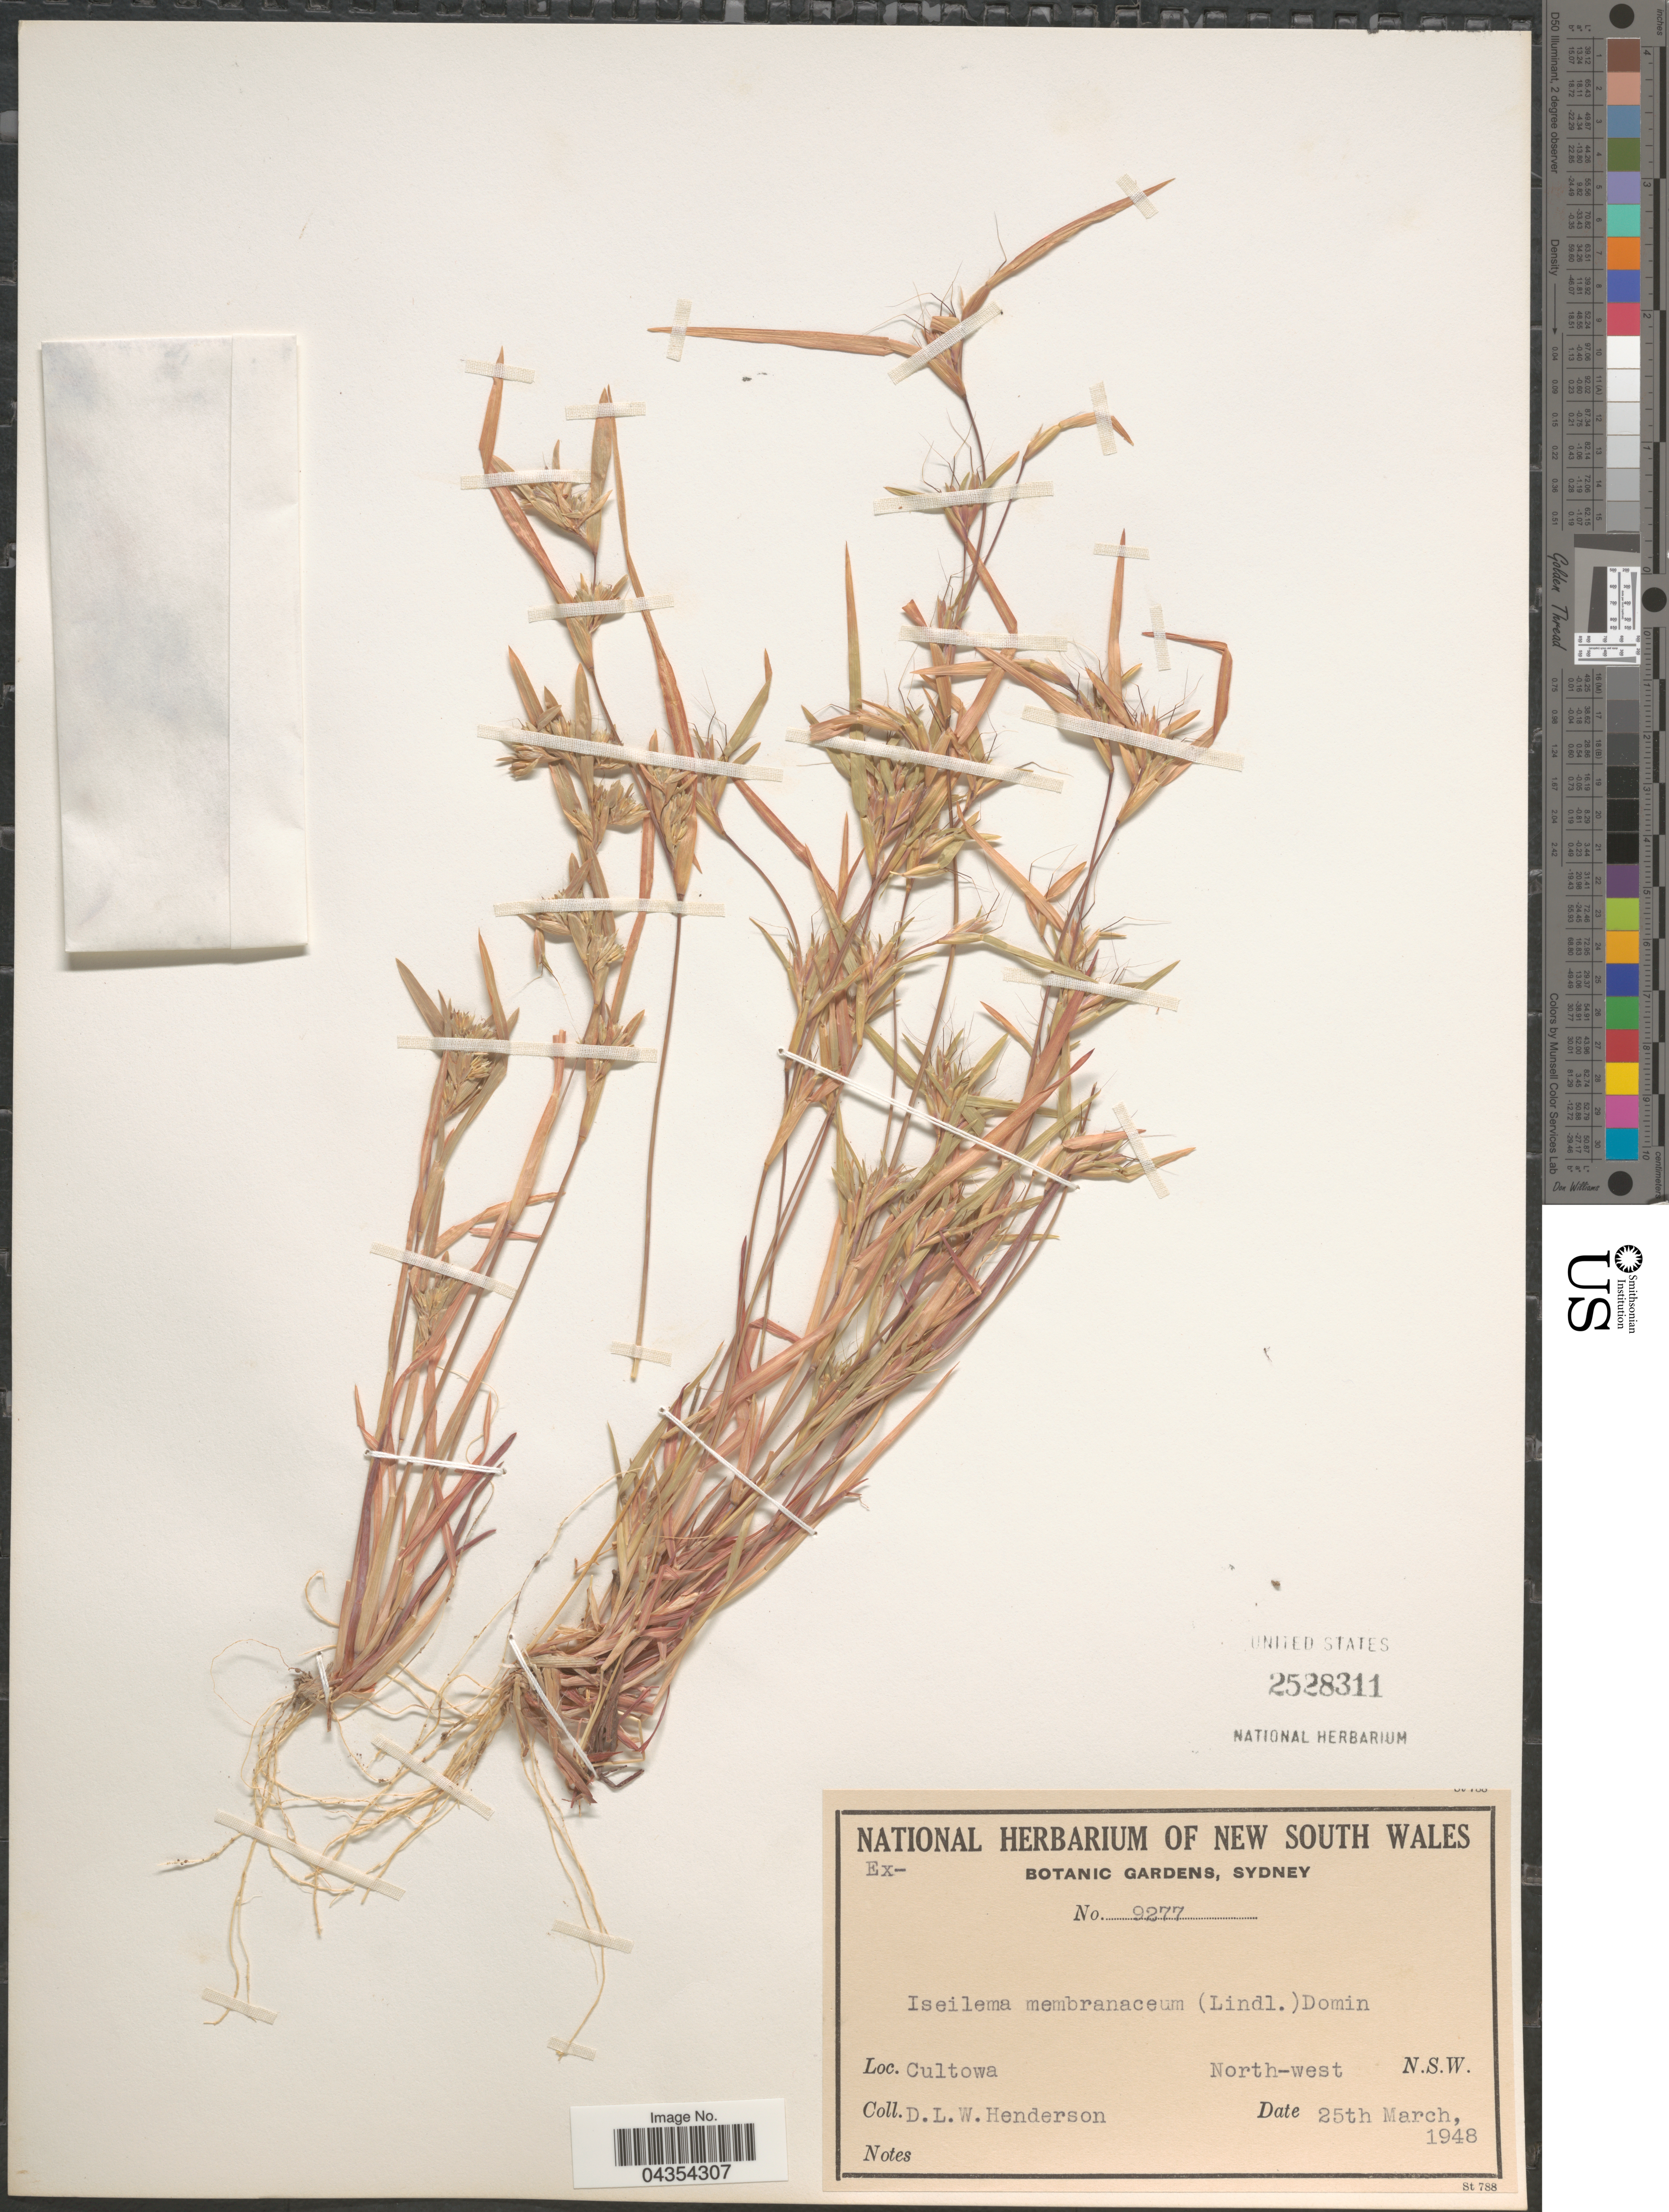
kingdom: Plantae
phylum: Tracheophyta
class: Liliopsida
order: Poales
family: Poaceae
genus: Iseilema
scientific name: Iseilema membranaceum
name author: (Lindl.) Domin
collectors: D. Henderson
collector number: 9277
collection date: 1948-03-25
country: Australia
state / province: New South Wales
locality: Cultowa. North-west N.S.W.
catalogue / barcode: US 2528311